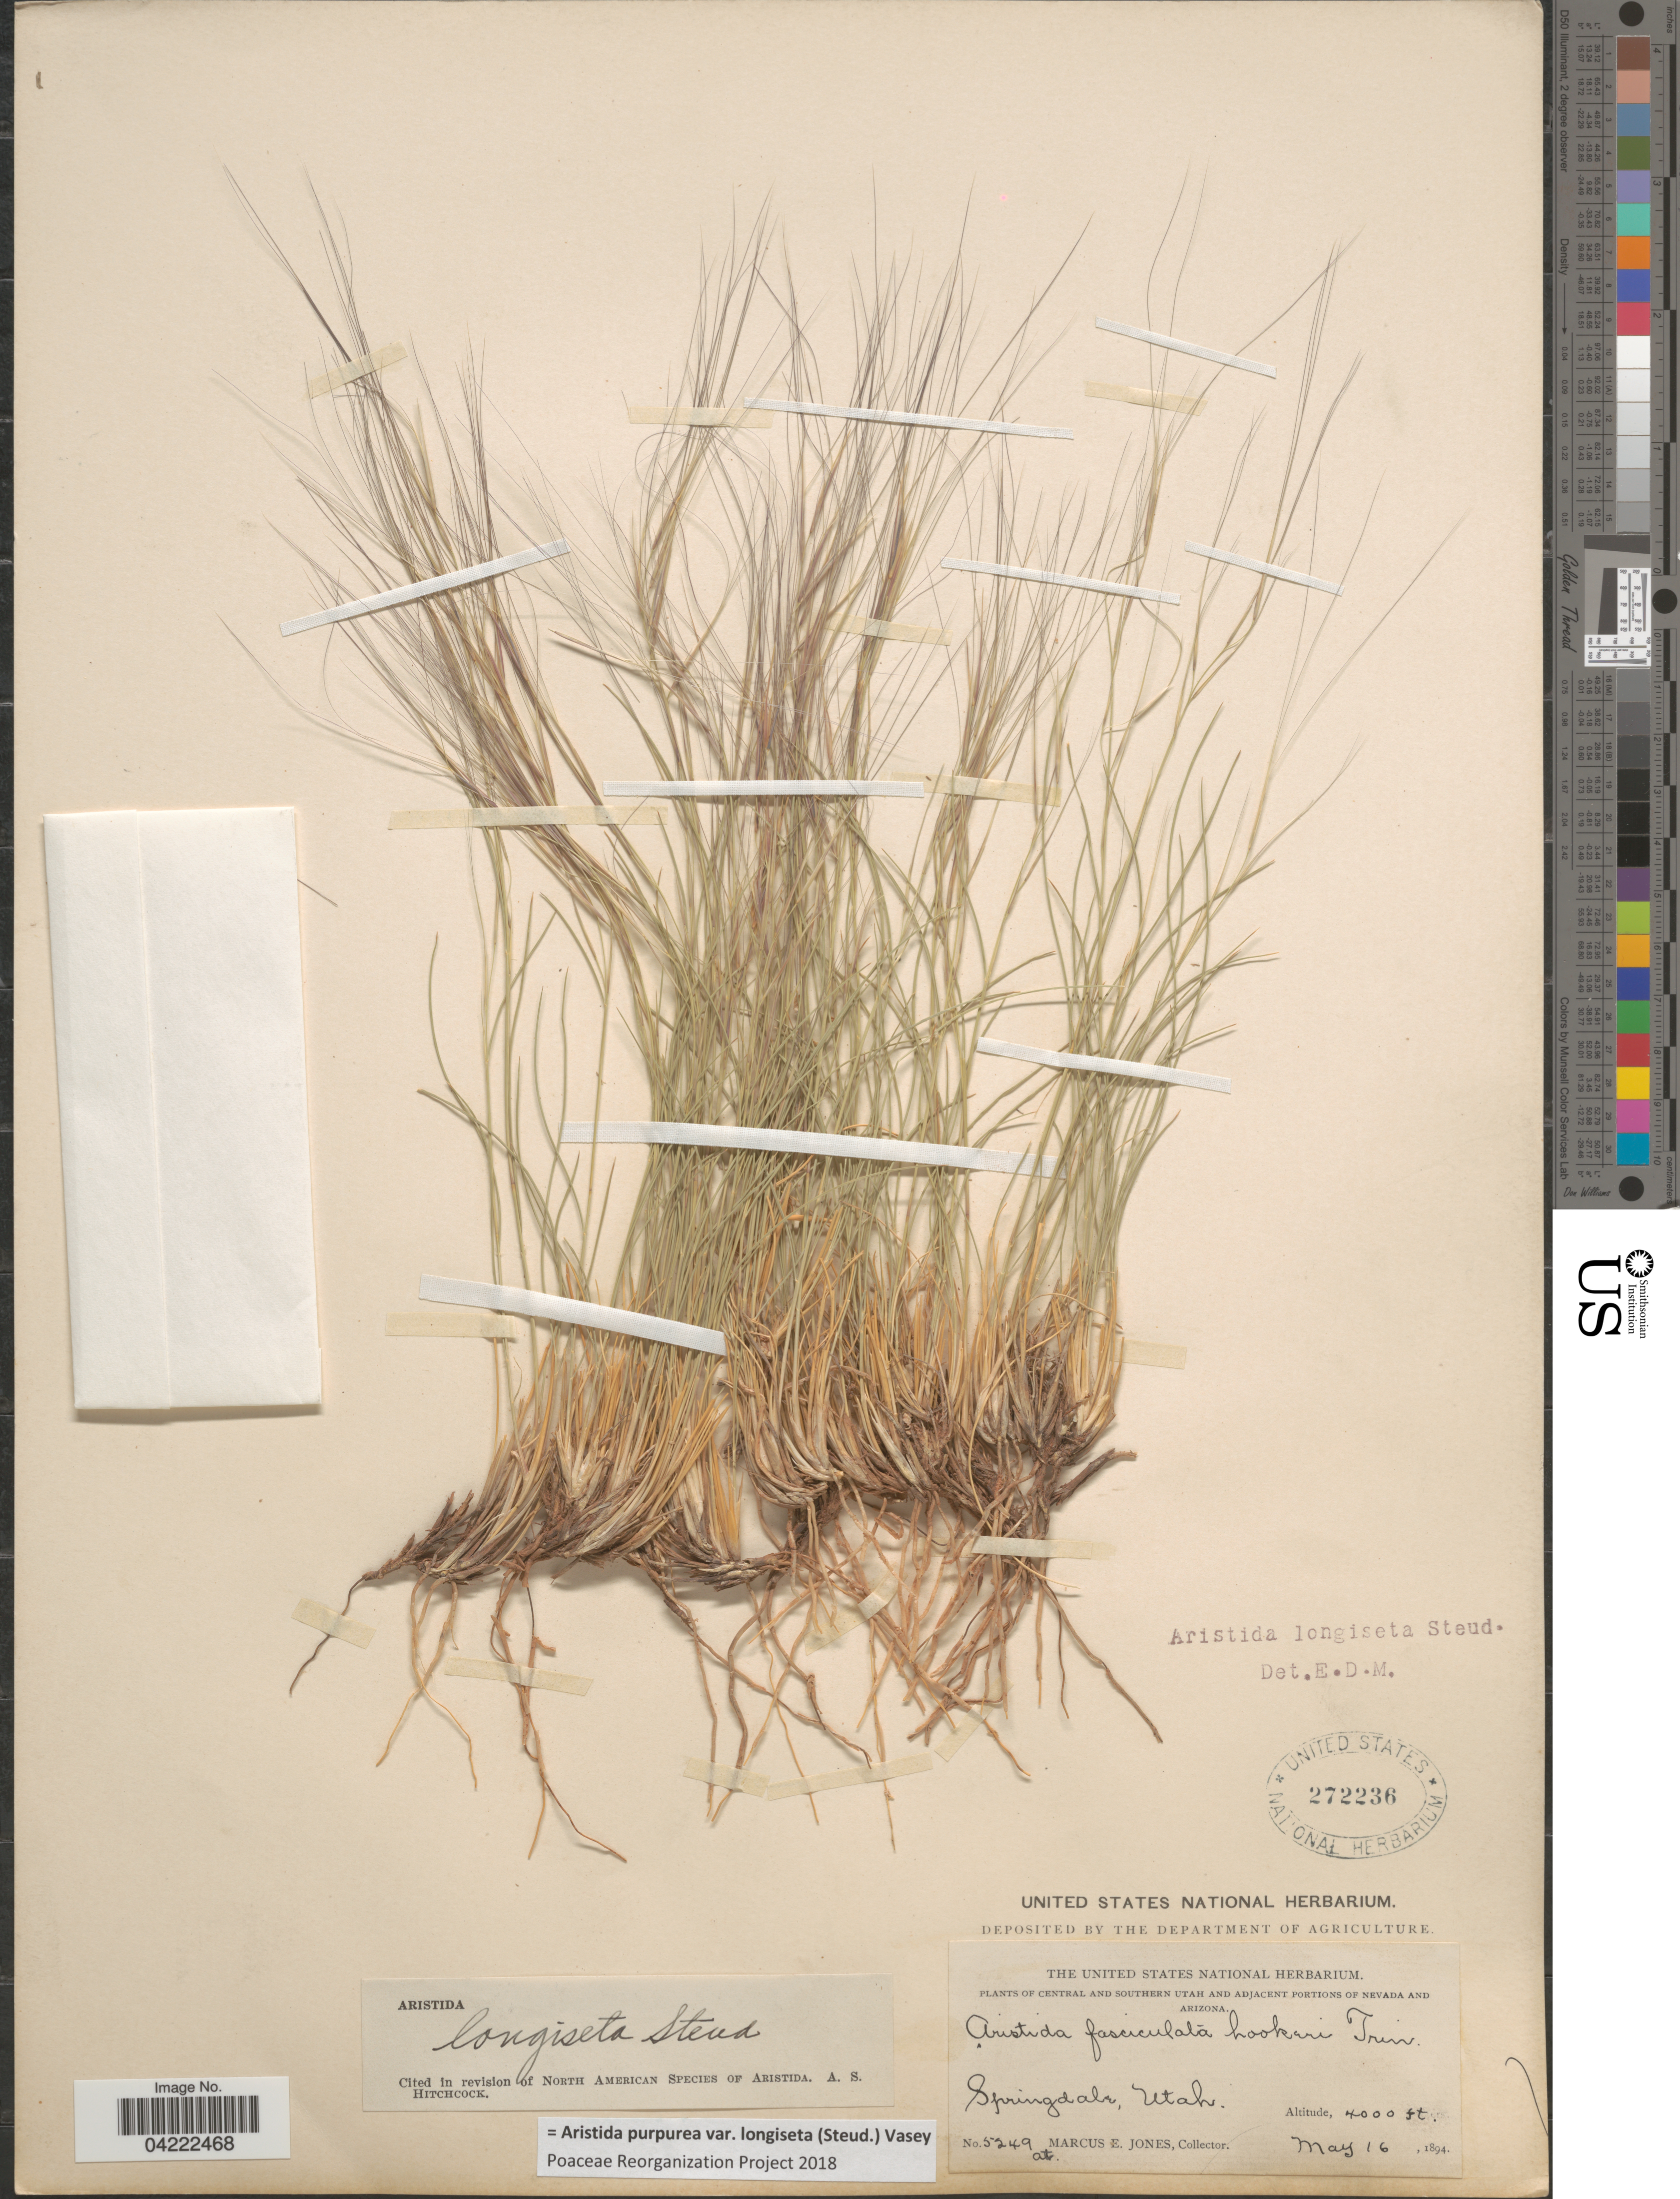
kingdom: Plantae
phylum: Tracheophyta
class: Liliopsida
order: Poales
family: Poaceae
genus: Aristida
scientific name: Aristida purpurea var. longiseta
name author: (Steud.) Vasey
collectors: M. E. Jones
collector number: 5249at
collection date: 1894-05-16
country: United States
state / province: Utah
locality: Central and Southern Utah. Springdale.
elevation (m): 1219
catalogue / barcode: US 272236